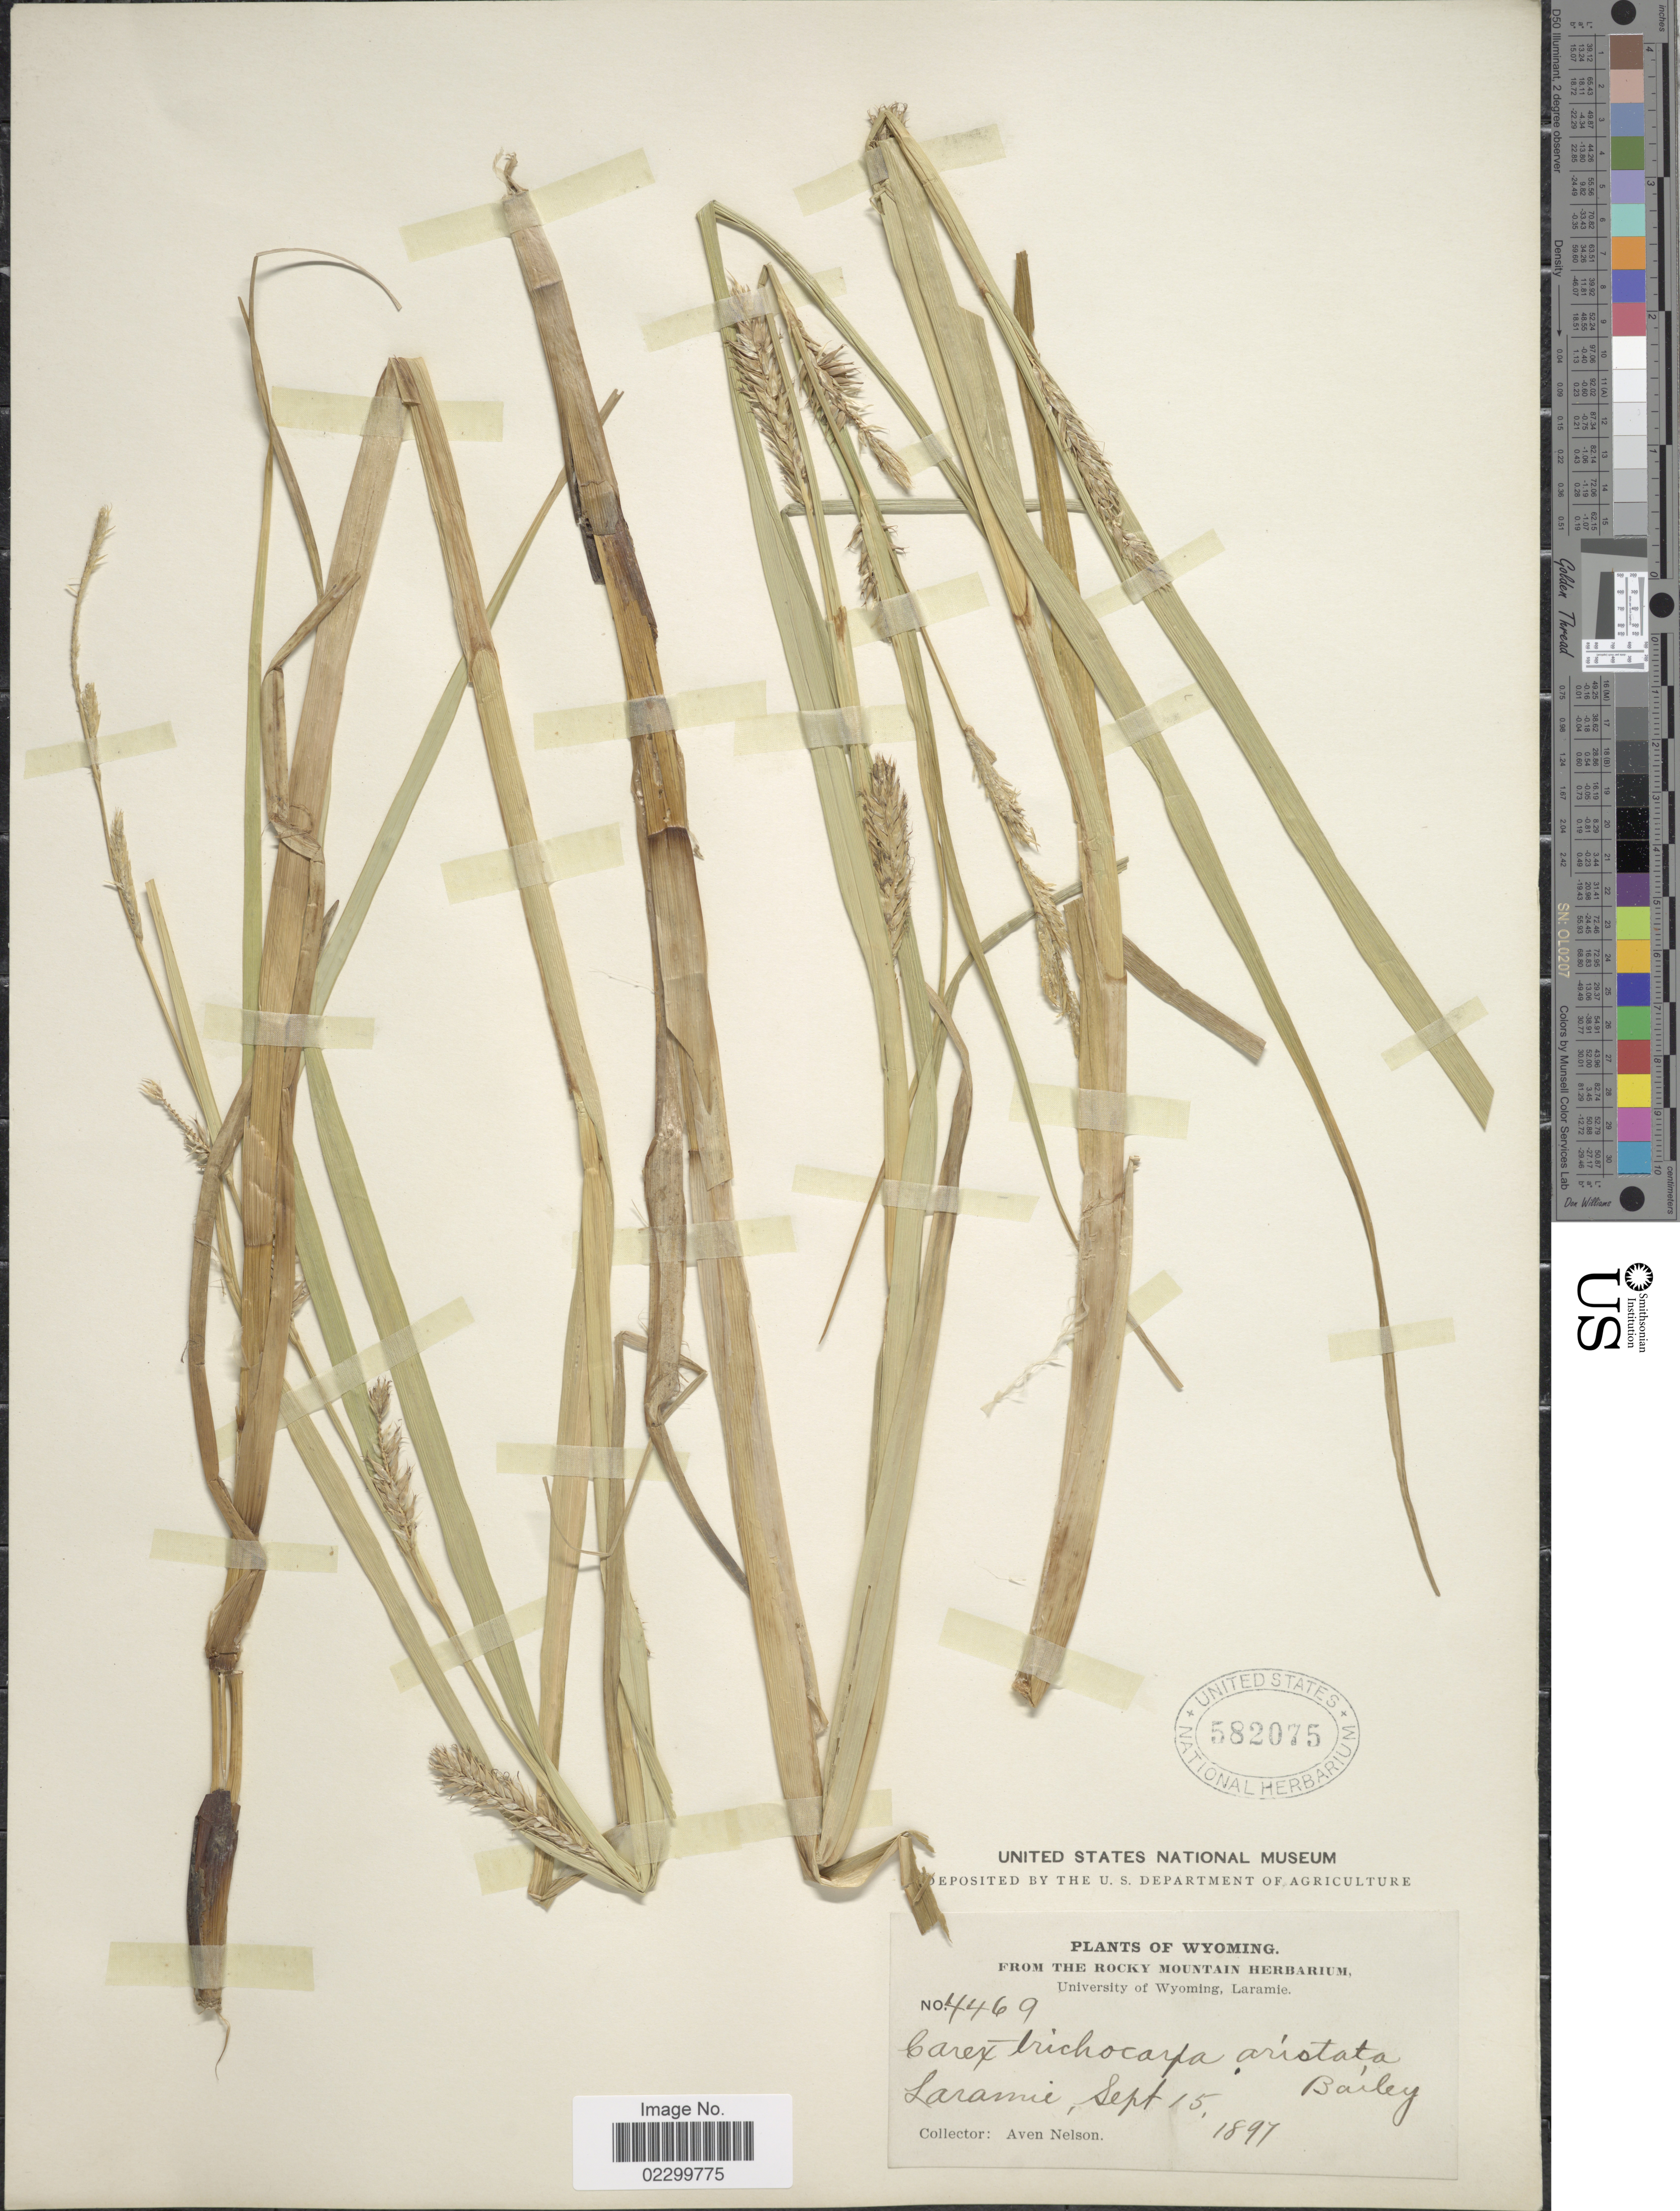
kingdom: Plantae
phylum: Tracheophyta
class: Liliopsida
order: Poales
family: Cyperaceae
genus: Carex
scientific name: Carex atherodes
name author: Spreng.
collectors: A. Nelson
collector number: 4469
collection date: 1897-09-15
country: United States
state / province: Wyoming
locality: Laramie.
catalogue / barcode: US 582075